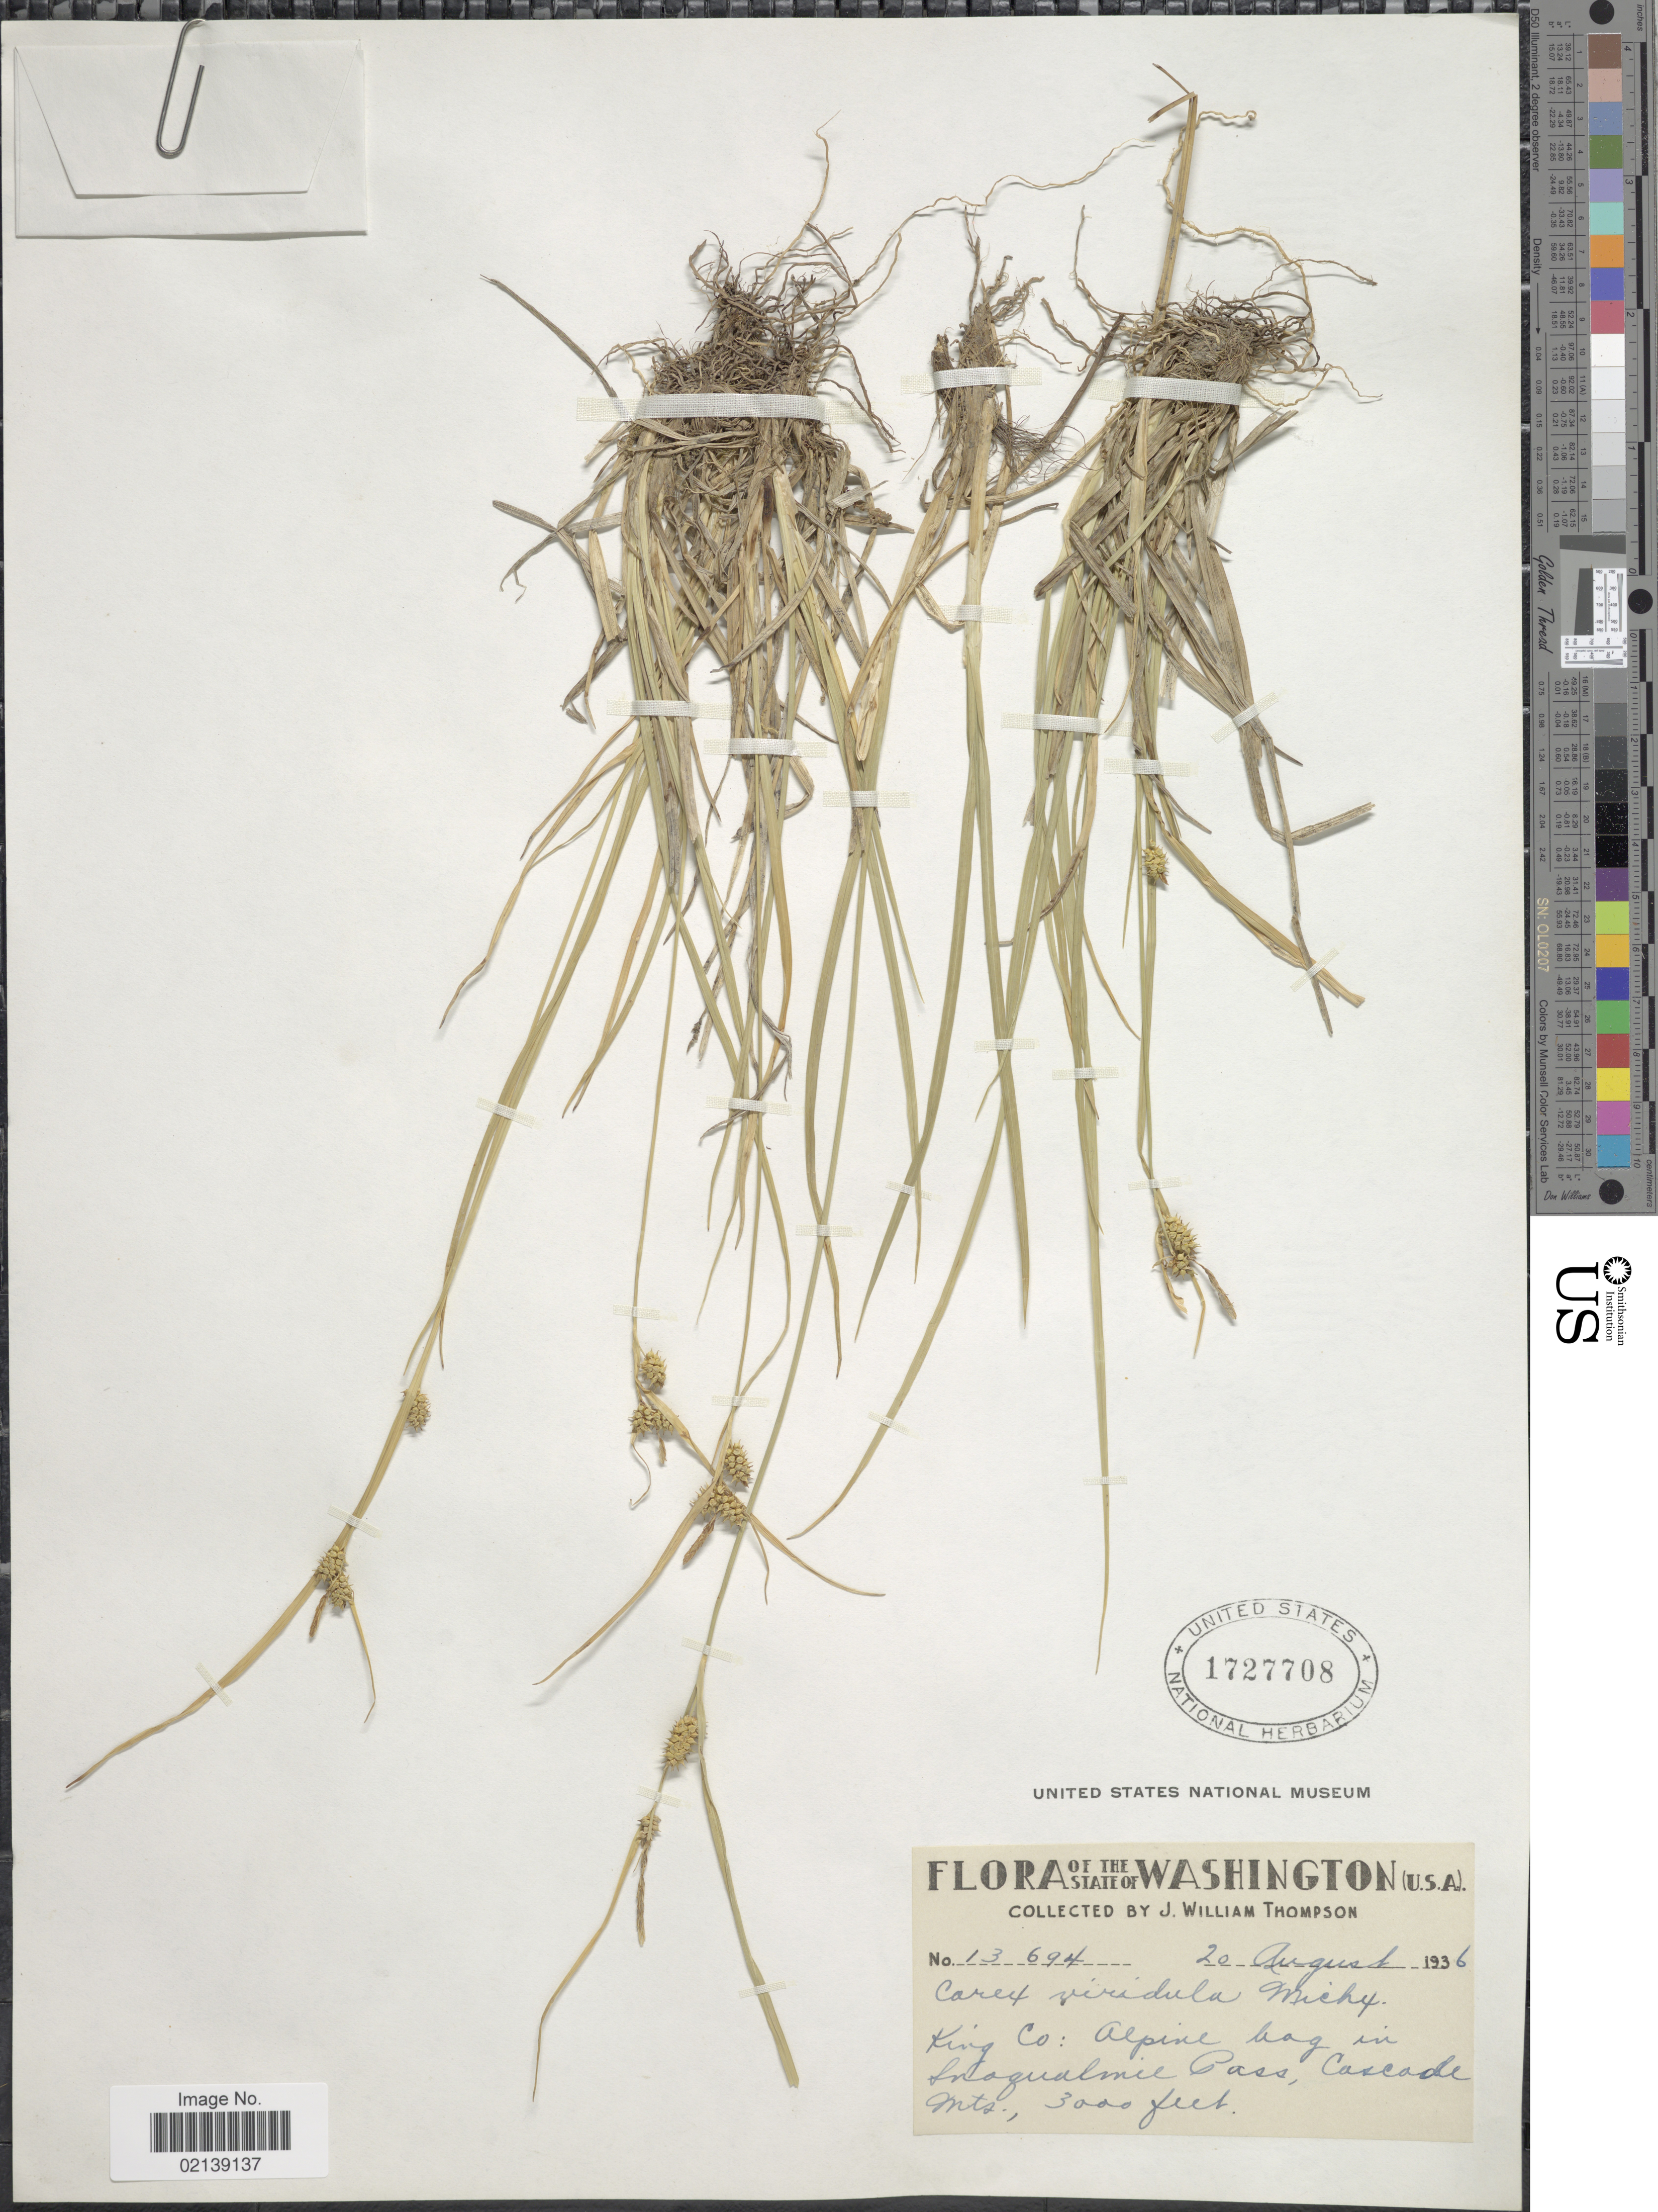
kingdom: Plantae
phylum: Tracheophyta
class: Liliopsida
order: Poales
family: Cyperaceae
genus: Carex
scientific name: Carex oederi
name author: Retz.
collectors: J. W. Thompson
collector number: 13694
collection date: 1936-08-20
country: United States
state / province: Washington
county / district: King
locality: King Co.: Alpine bog in Snoqualmie Pass, Cascade Mts.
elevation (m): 914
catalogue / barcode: US 1727708